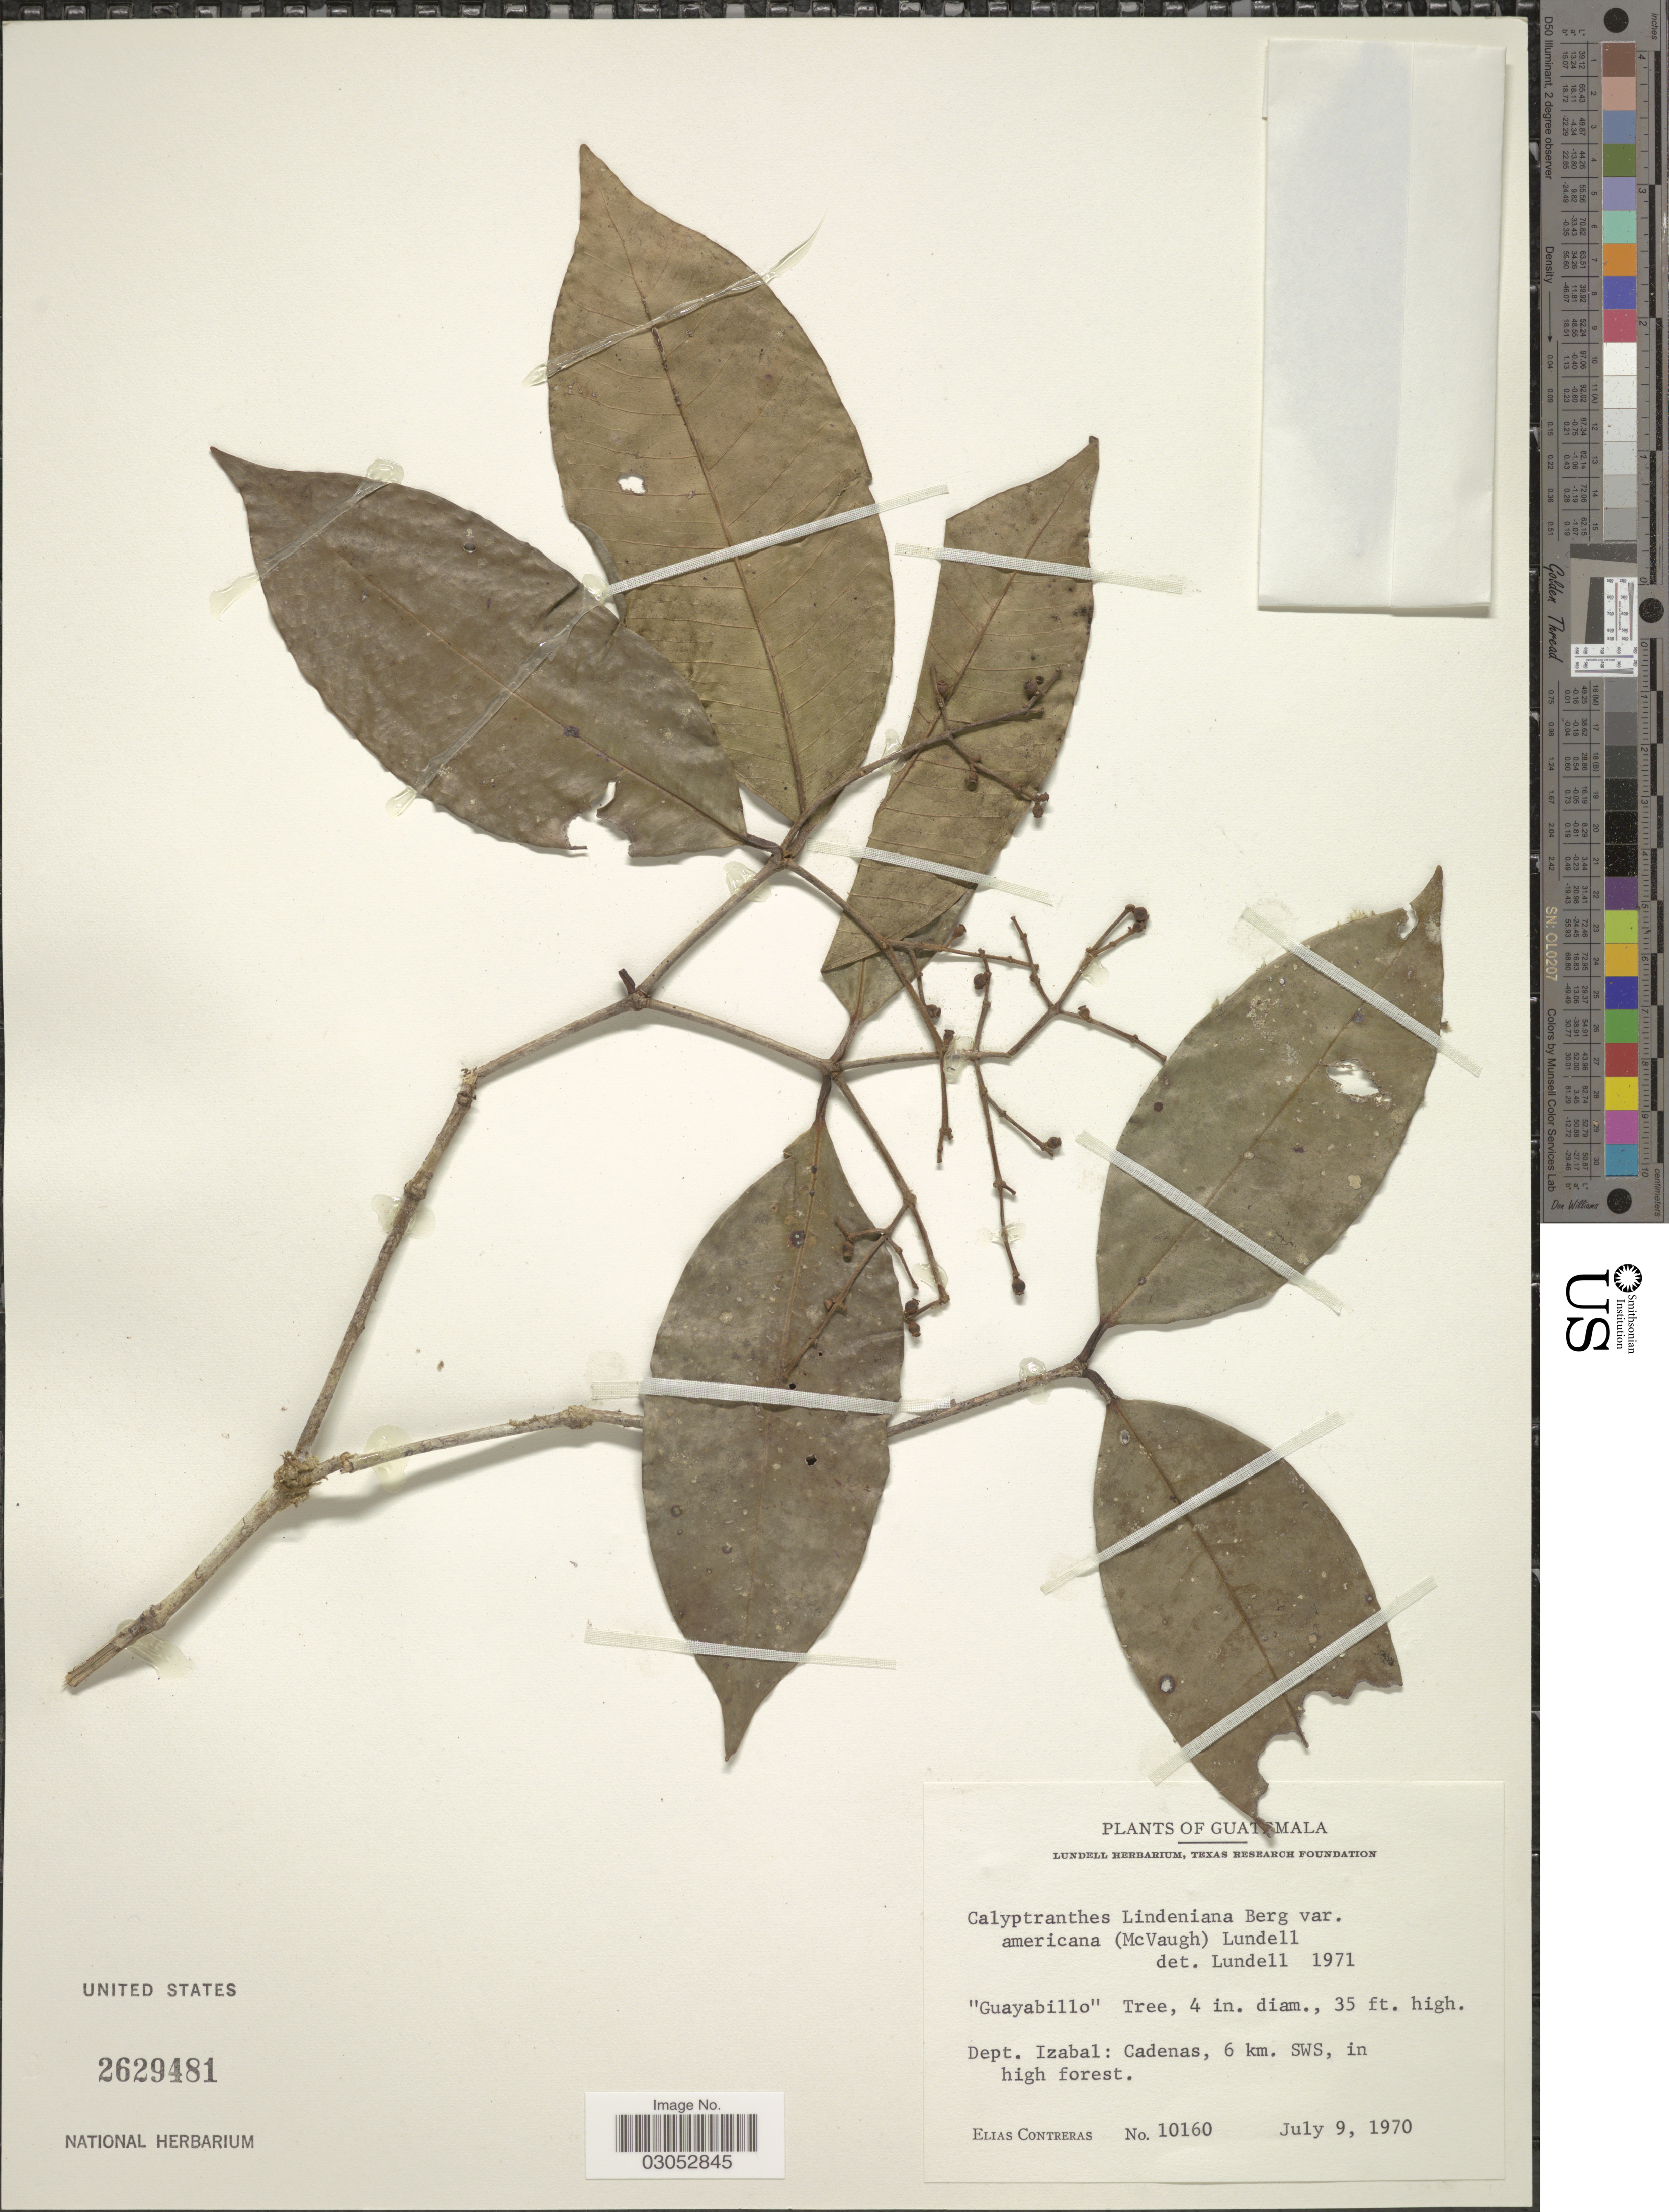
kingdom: Plantae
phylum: Tracheophyta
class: Magnoliopsida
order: Myrtales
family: Myrtaceae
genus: Myrcia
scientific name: Myrcia pendens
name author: A.R. Lourenço & Sánchez-Cháv.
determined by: Strong, Mark T., (BOT), Smithsonian Institution - National Museum of Natural History (UNITED STATES)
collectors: E. Contreras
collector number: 10160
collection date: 1970-07-09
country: Guatemala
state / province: Izabal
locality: Dept. Izabal: Cadenas, 6 km. SWS, in high forest.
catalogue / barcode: US 2629481